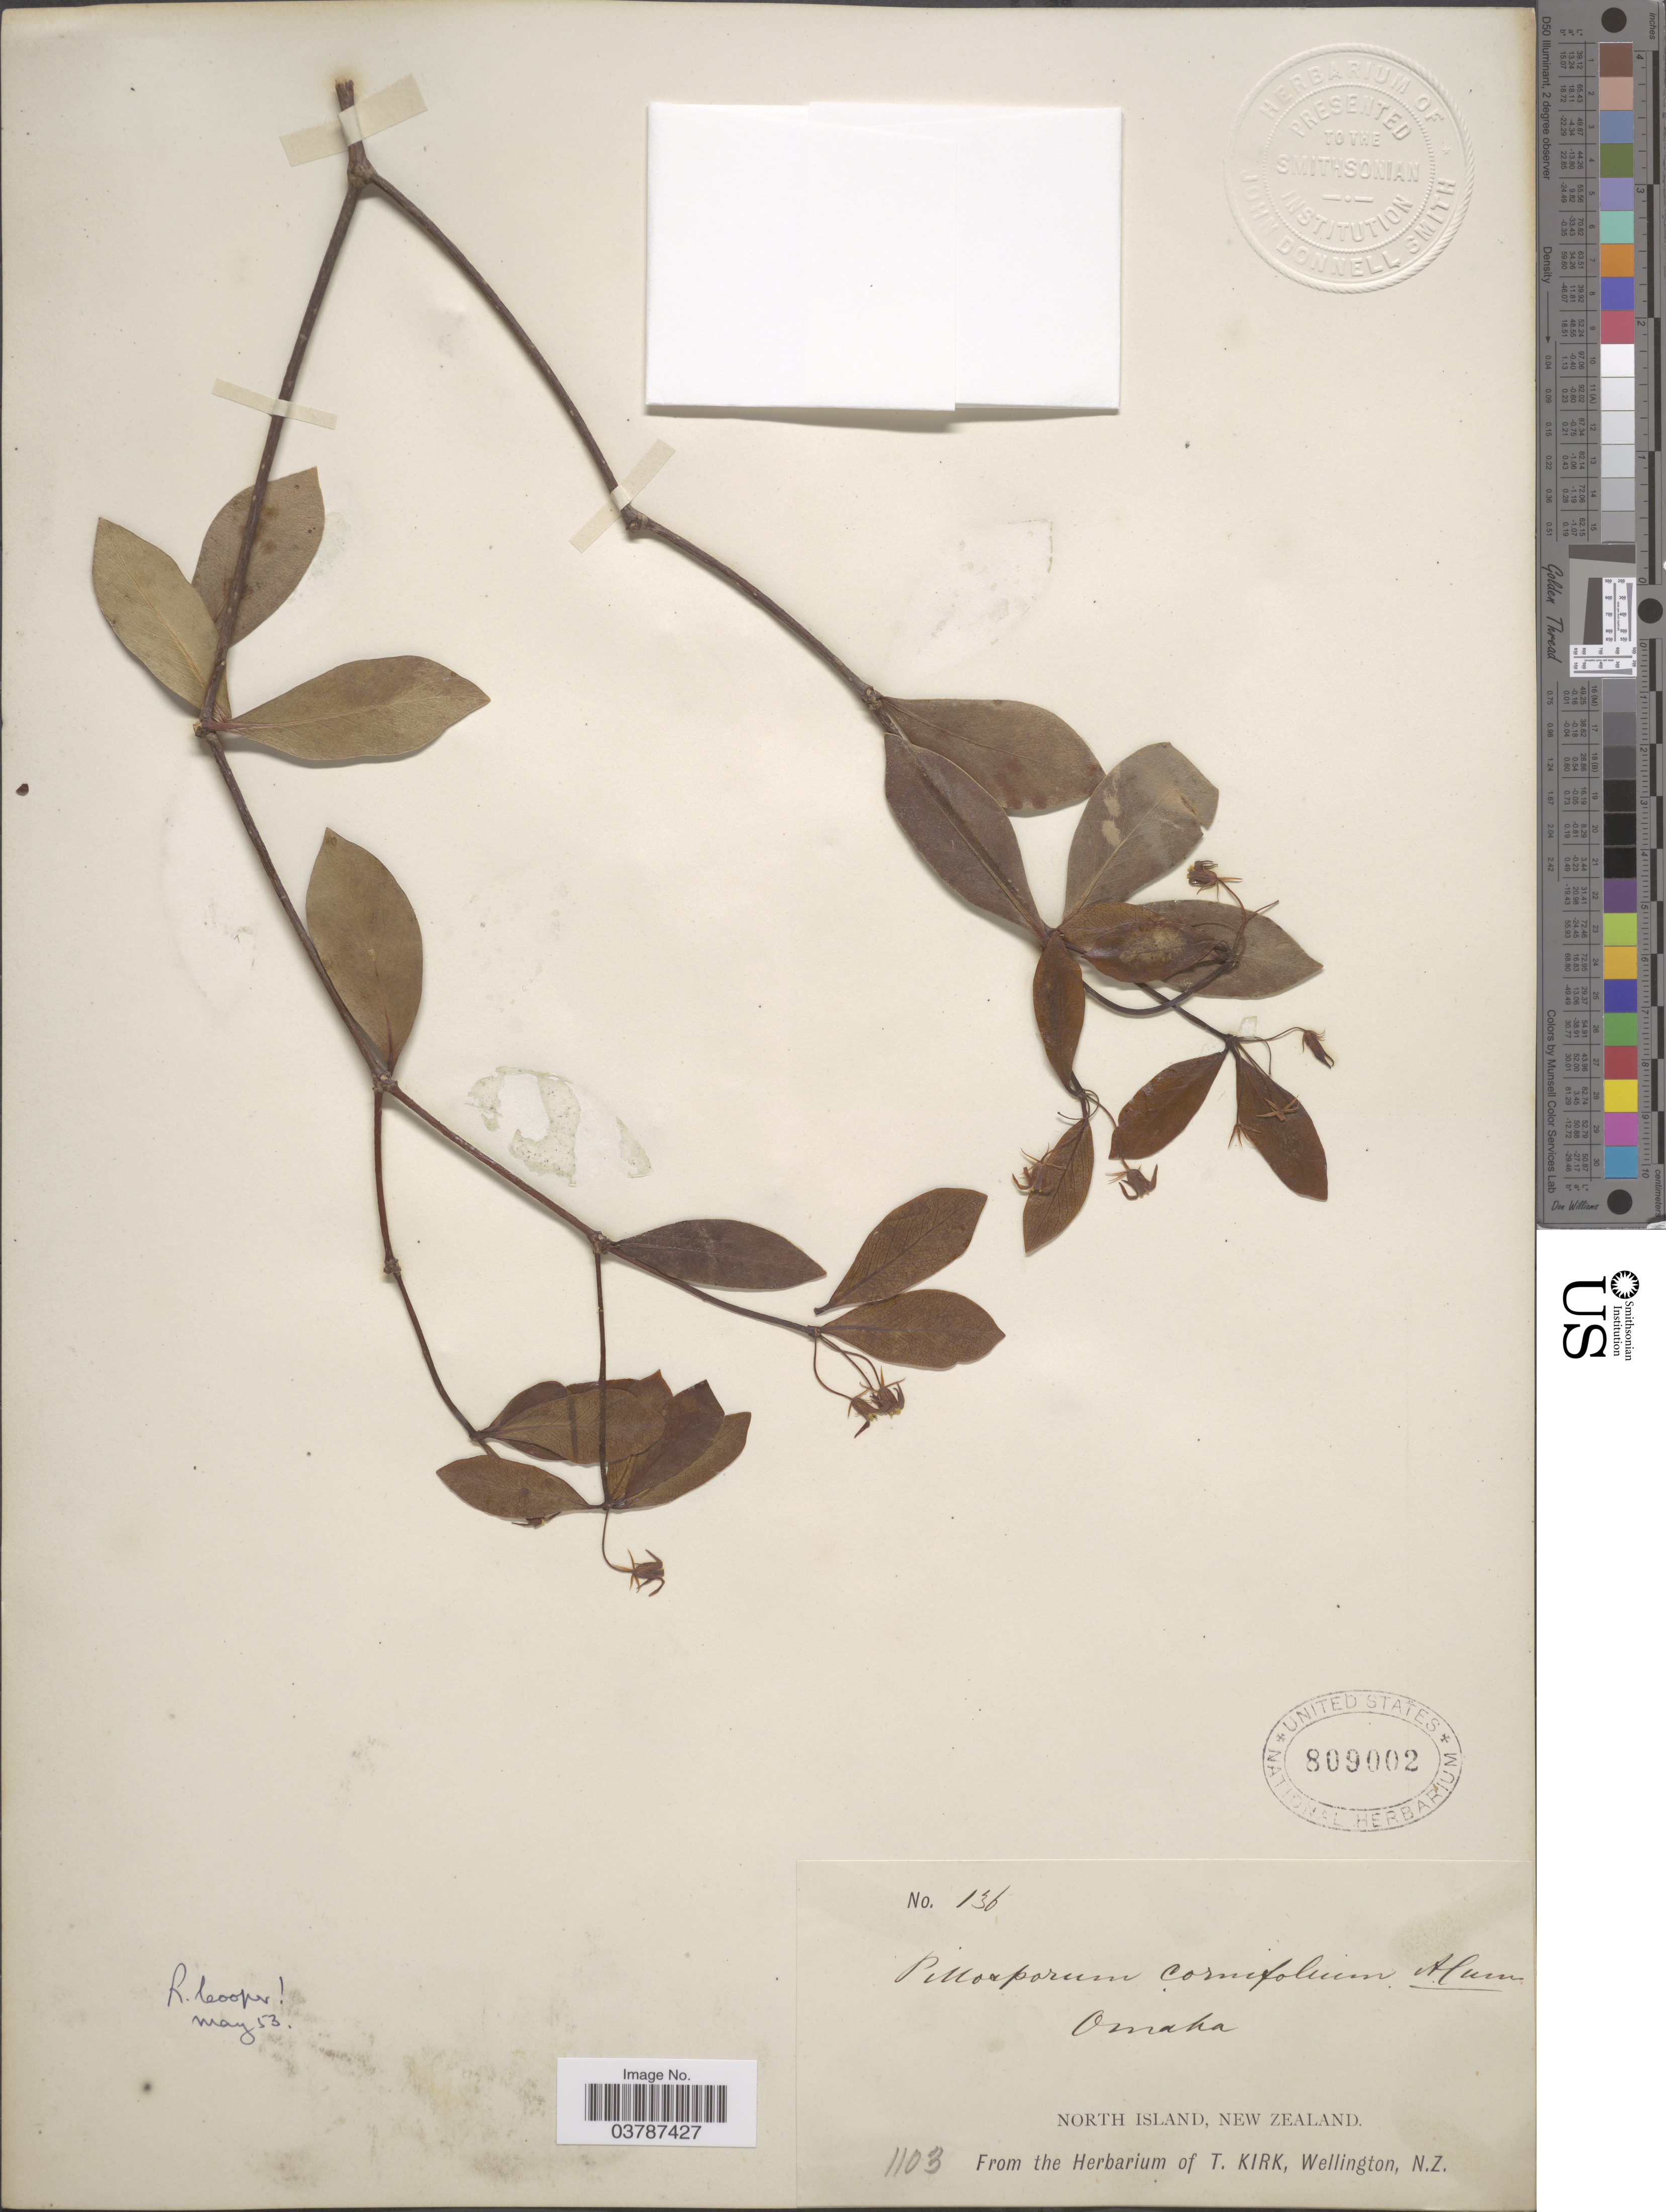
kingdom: Plantae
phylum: Tracheophyta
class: Magnoliopsida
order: Apiales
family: Pittosporaceae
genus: Pittosporum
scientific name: Pittosporum cornifolium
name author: A. Cunn.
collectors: ex herb. T. Kirk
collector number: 136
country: New Zealand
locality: Omaka. North Island.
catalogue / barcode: US 809002